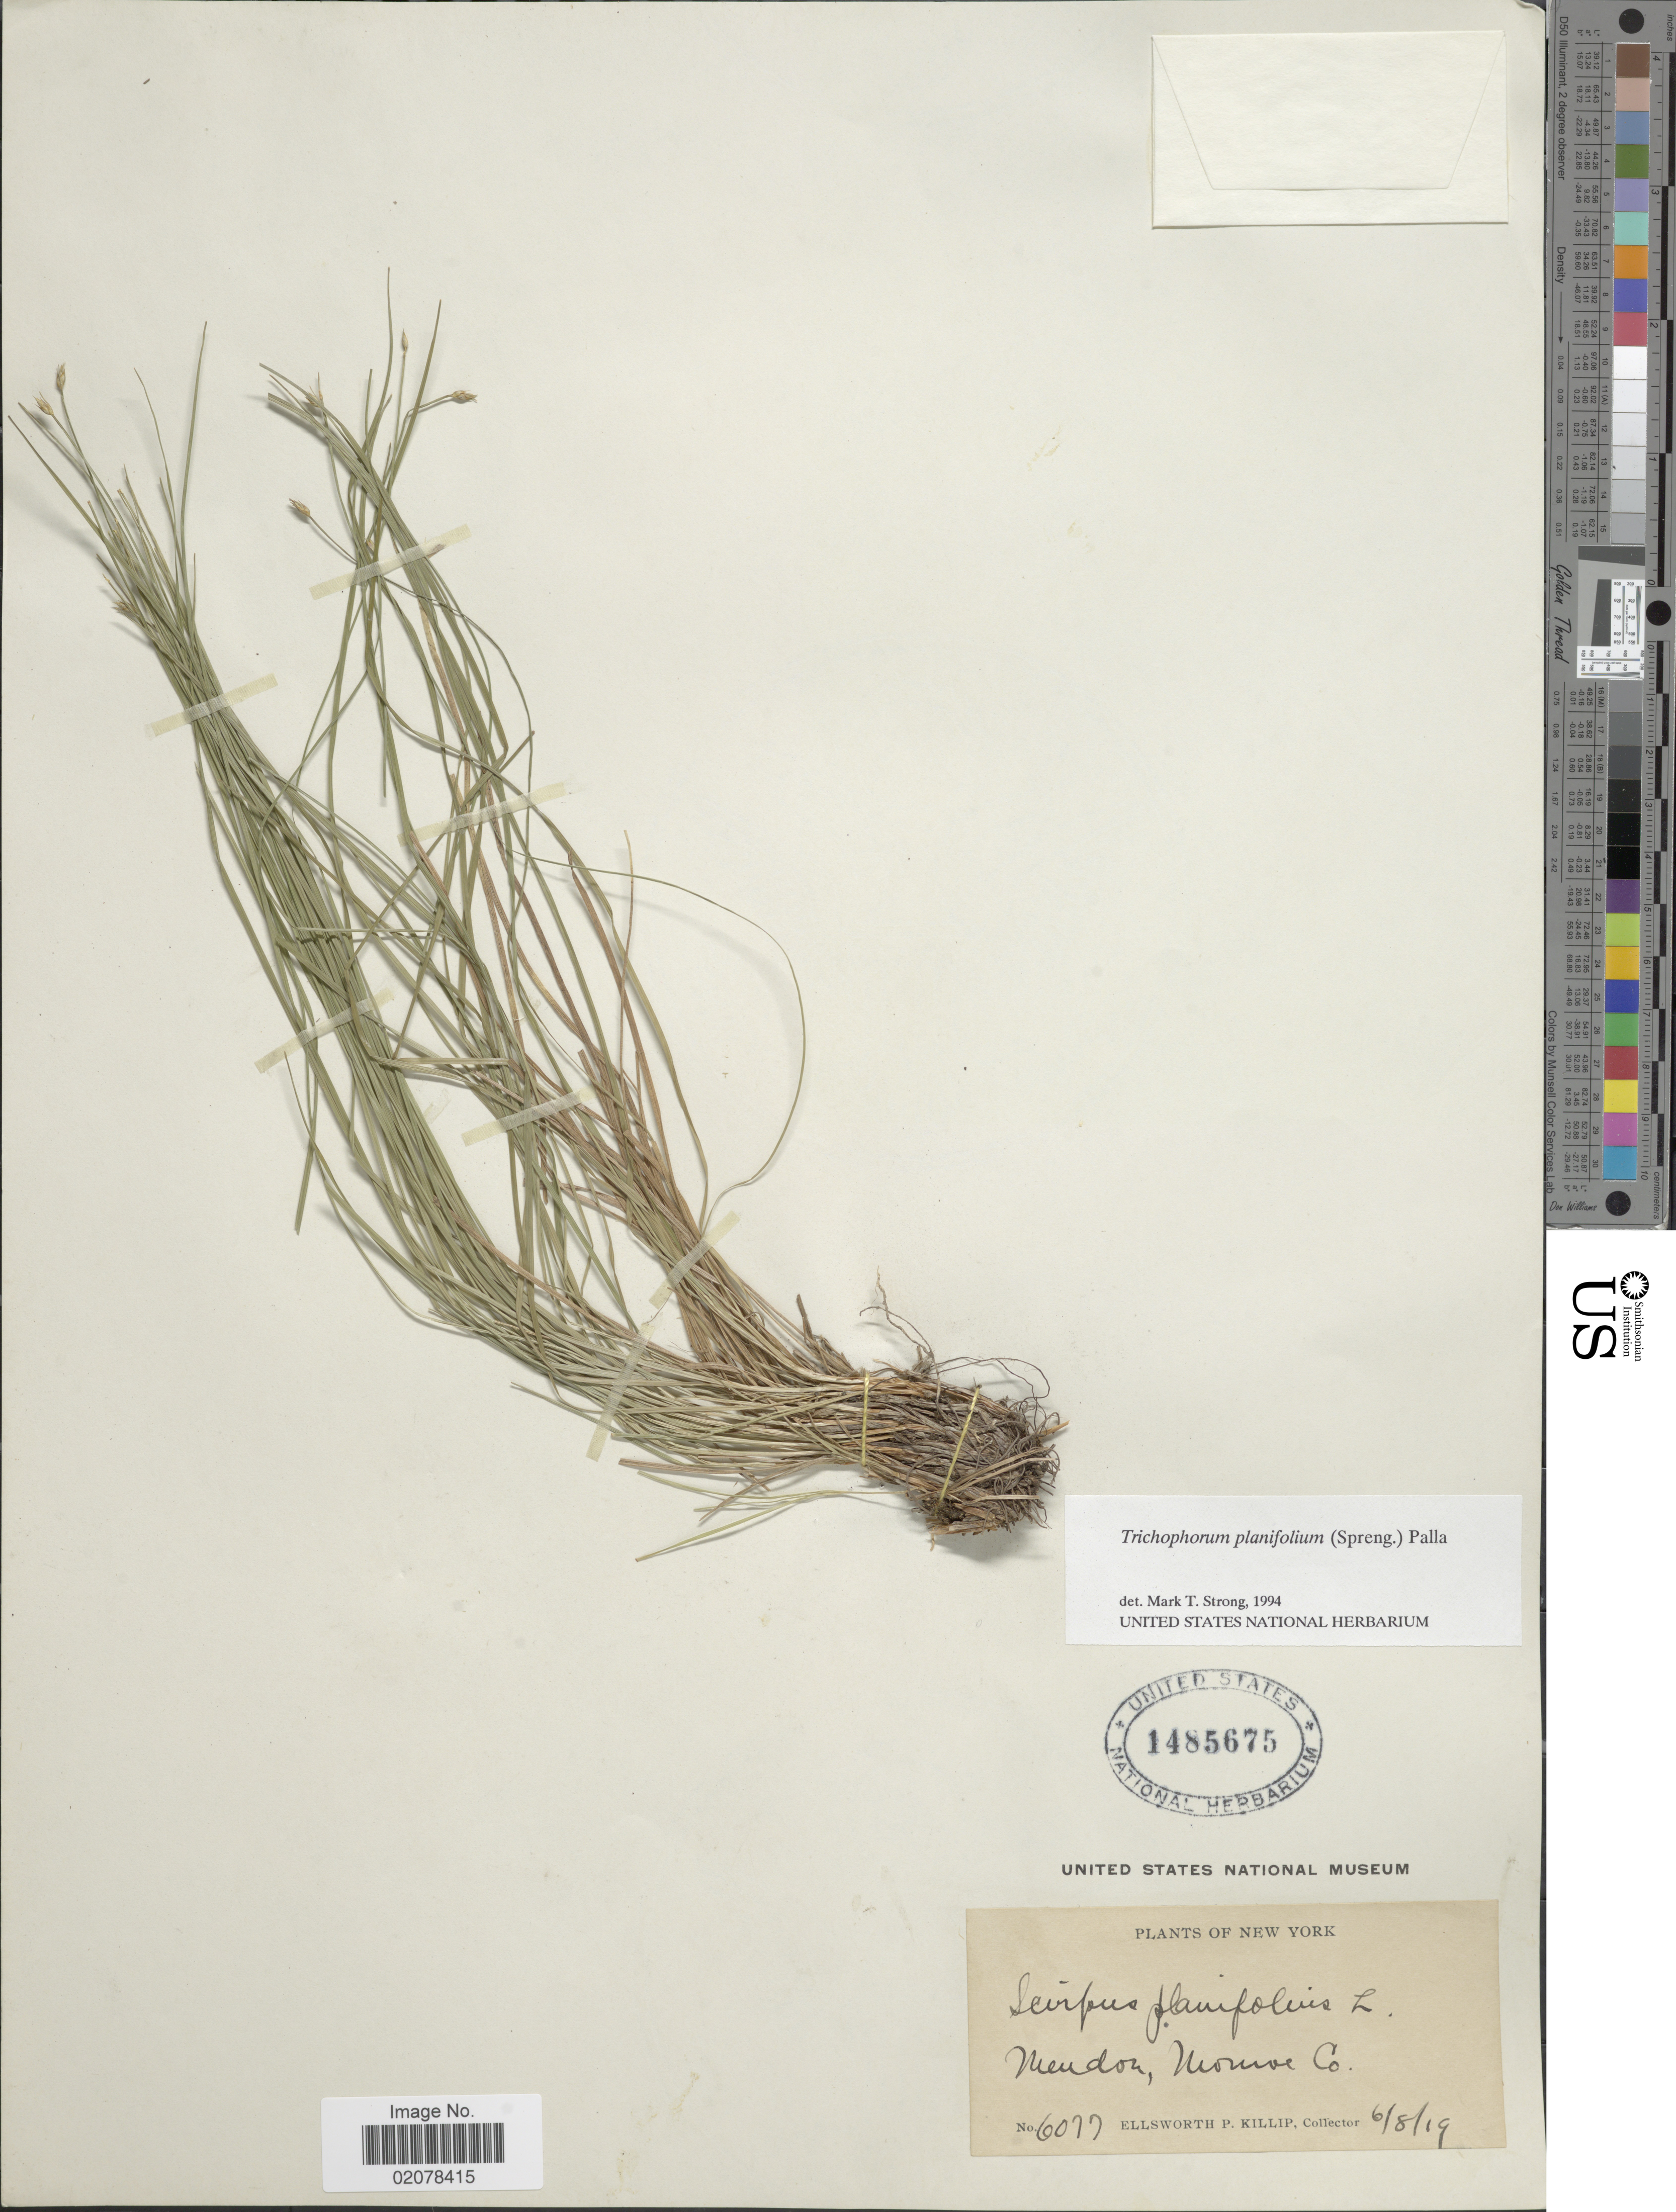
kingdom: Plantae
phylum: Tracheophyta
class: Liliopsida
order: Poales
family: Cyperaceae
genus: Trichophorum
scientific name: Trichophorum planifolium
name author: (Spreng.) Palla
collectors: E. P. Killip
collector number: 6079*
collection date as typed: Transcribed d/m/y: 8/6/19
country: United States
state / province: New York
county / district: Monroe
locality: Mendon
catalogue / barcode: US 1485675